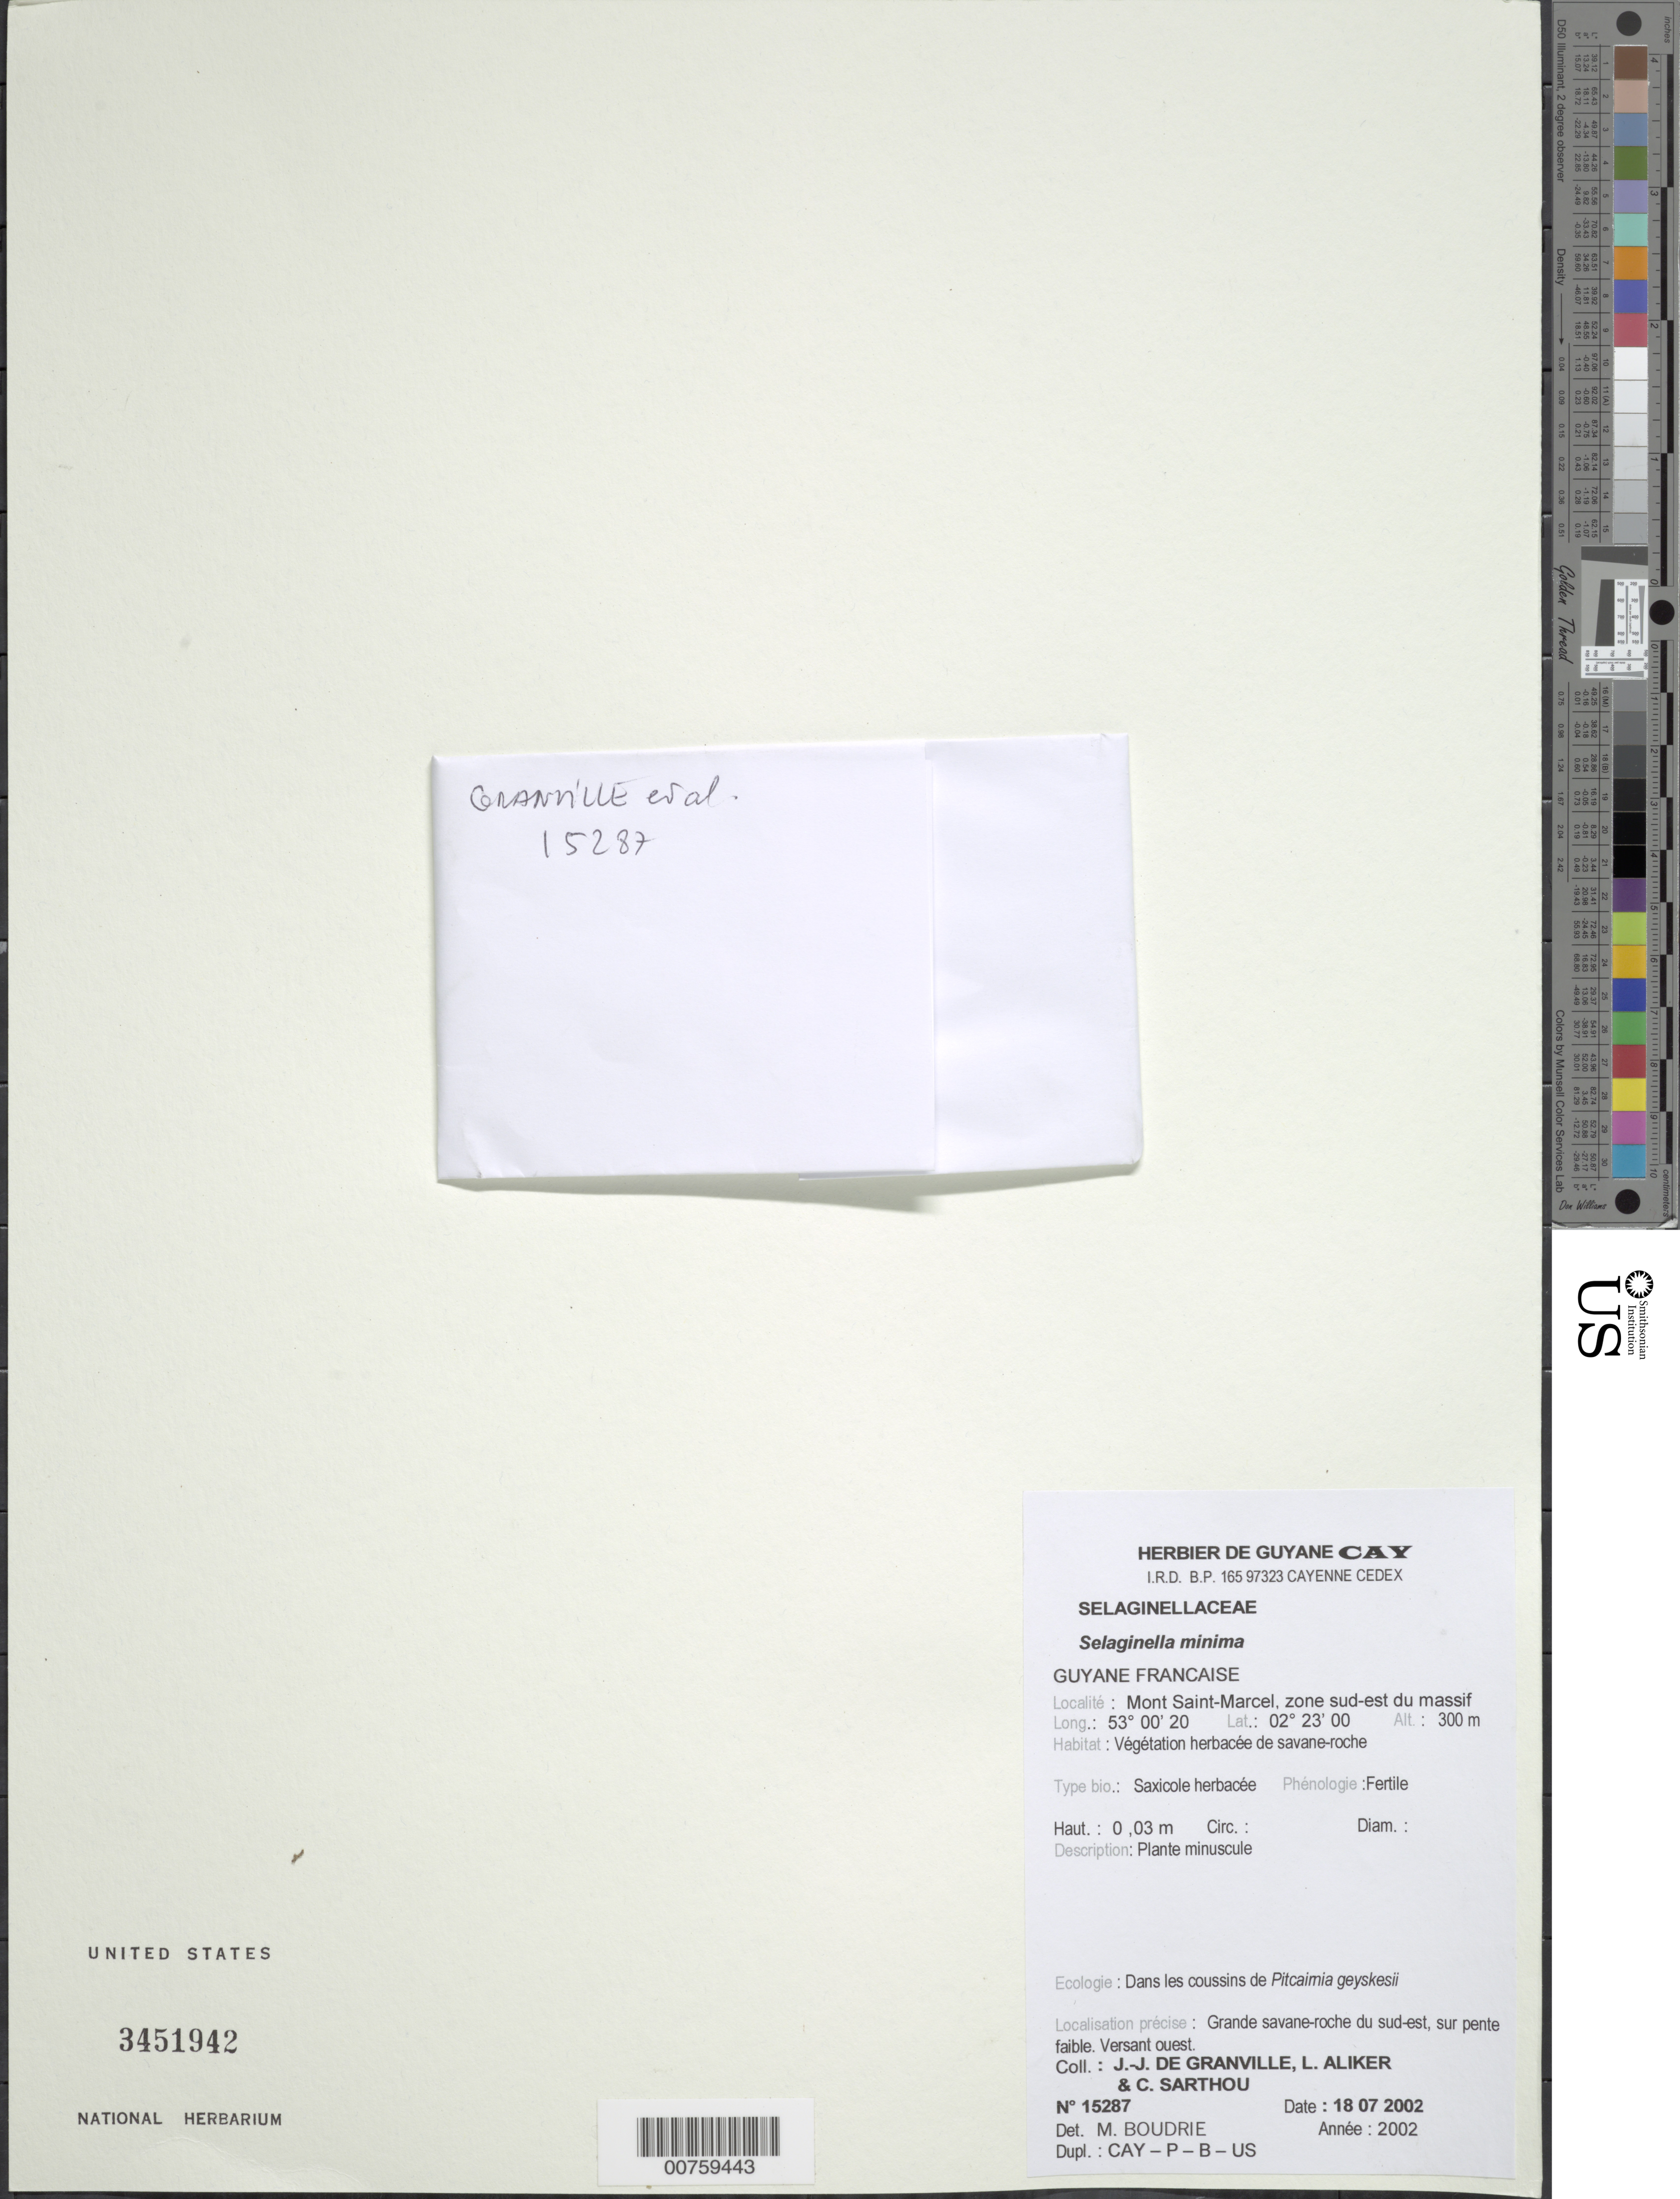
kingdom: Plantae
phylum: Tracheophyta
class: Lycopodiopsida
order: Selaginellales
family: Selaginellaceae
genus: Selaginella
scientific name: Selaginella minima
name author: Spring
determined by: Valdespino, I. A., (PMA), Universidad de Panama (PANAMA)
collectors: J.-J. de Granville, L. Aliker & C. Sarthou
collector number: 15287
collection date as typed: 18-Jul-02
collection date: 2002-07-18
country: French Guiana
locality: Mont Saint-Marcel, zone Sud-Est du massif, Bassin de l'Yaloupi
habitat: Vegetation herbacée de savane-roche; sur pente faible; dans les coussins de Pitcaimia geyskesii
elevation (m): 300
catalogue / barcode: US 3451942